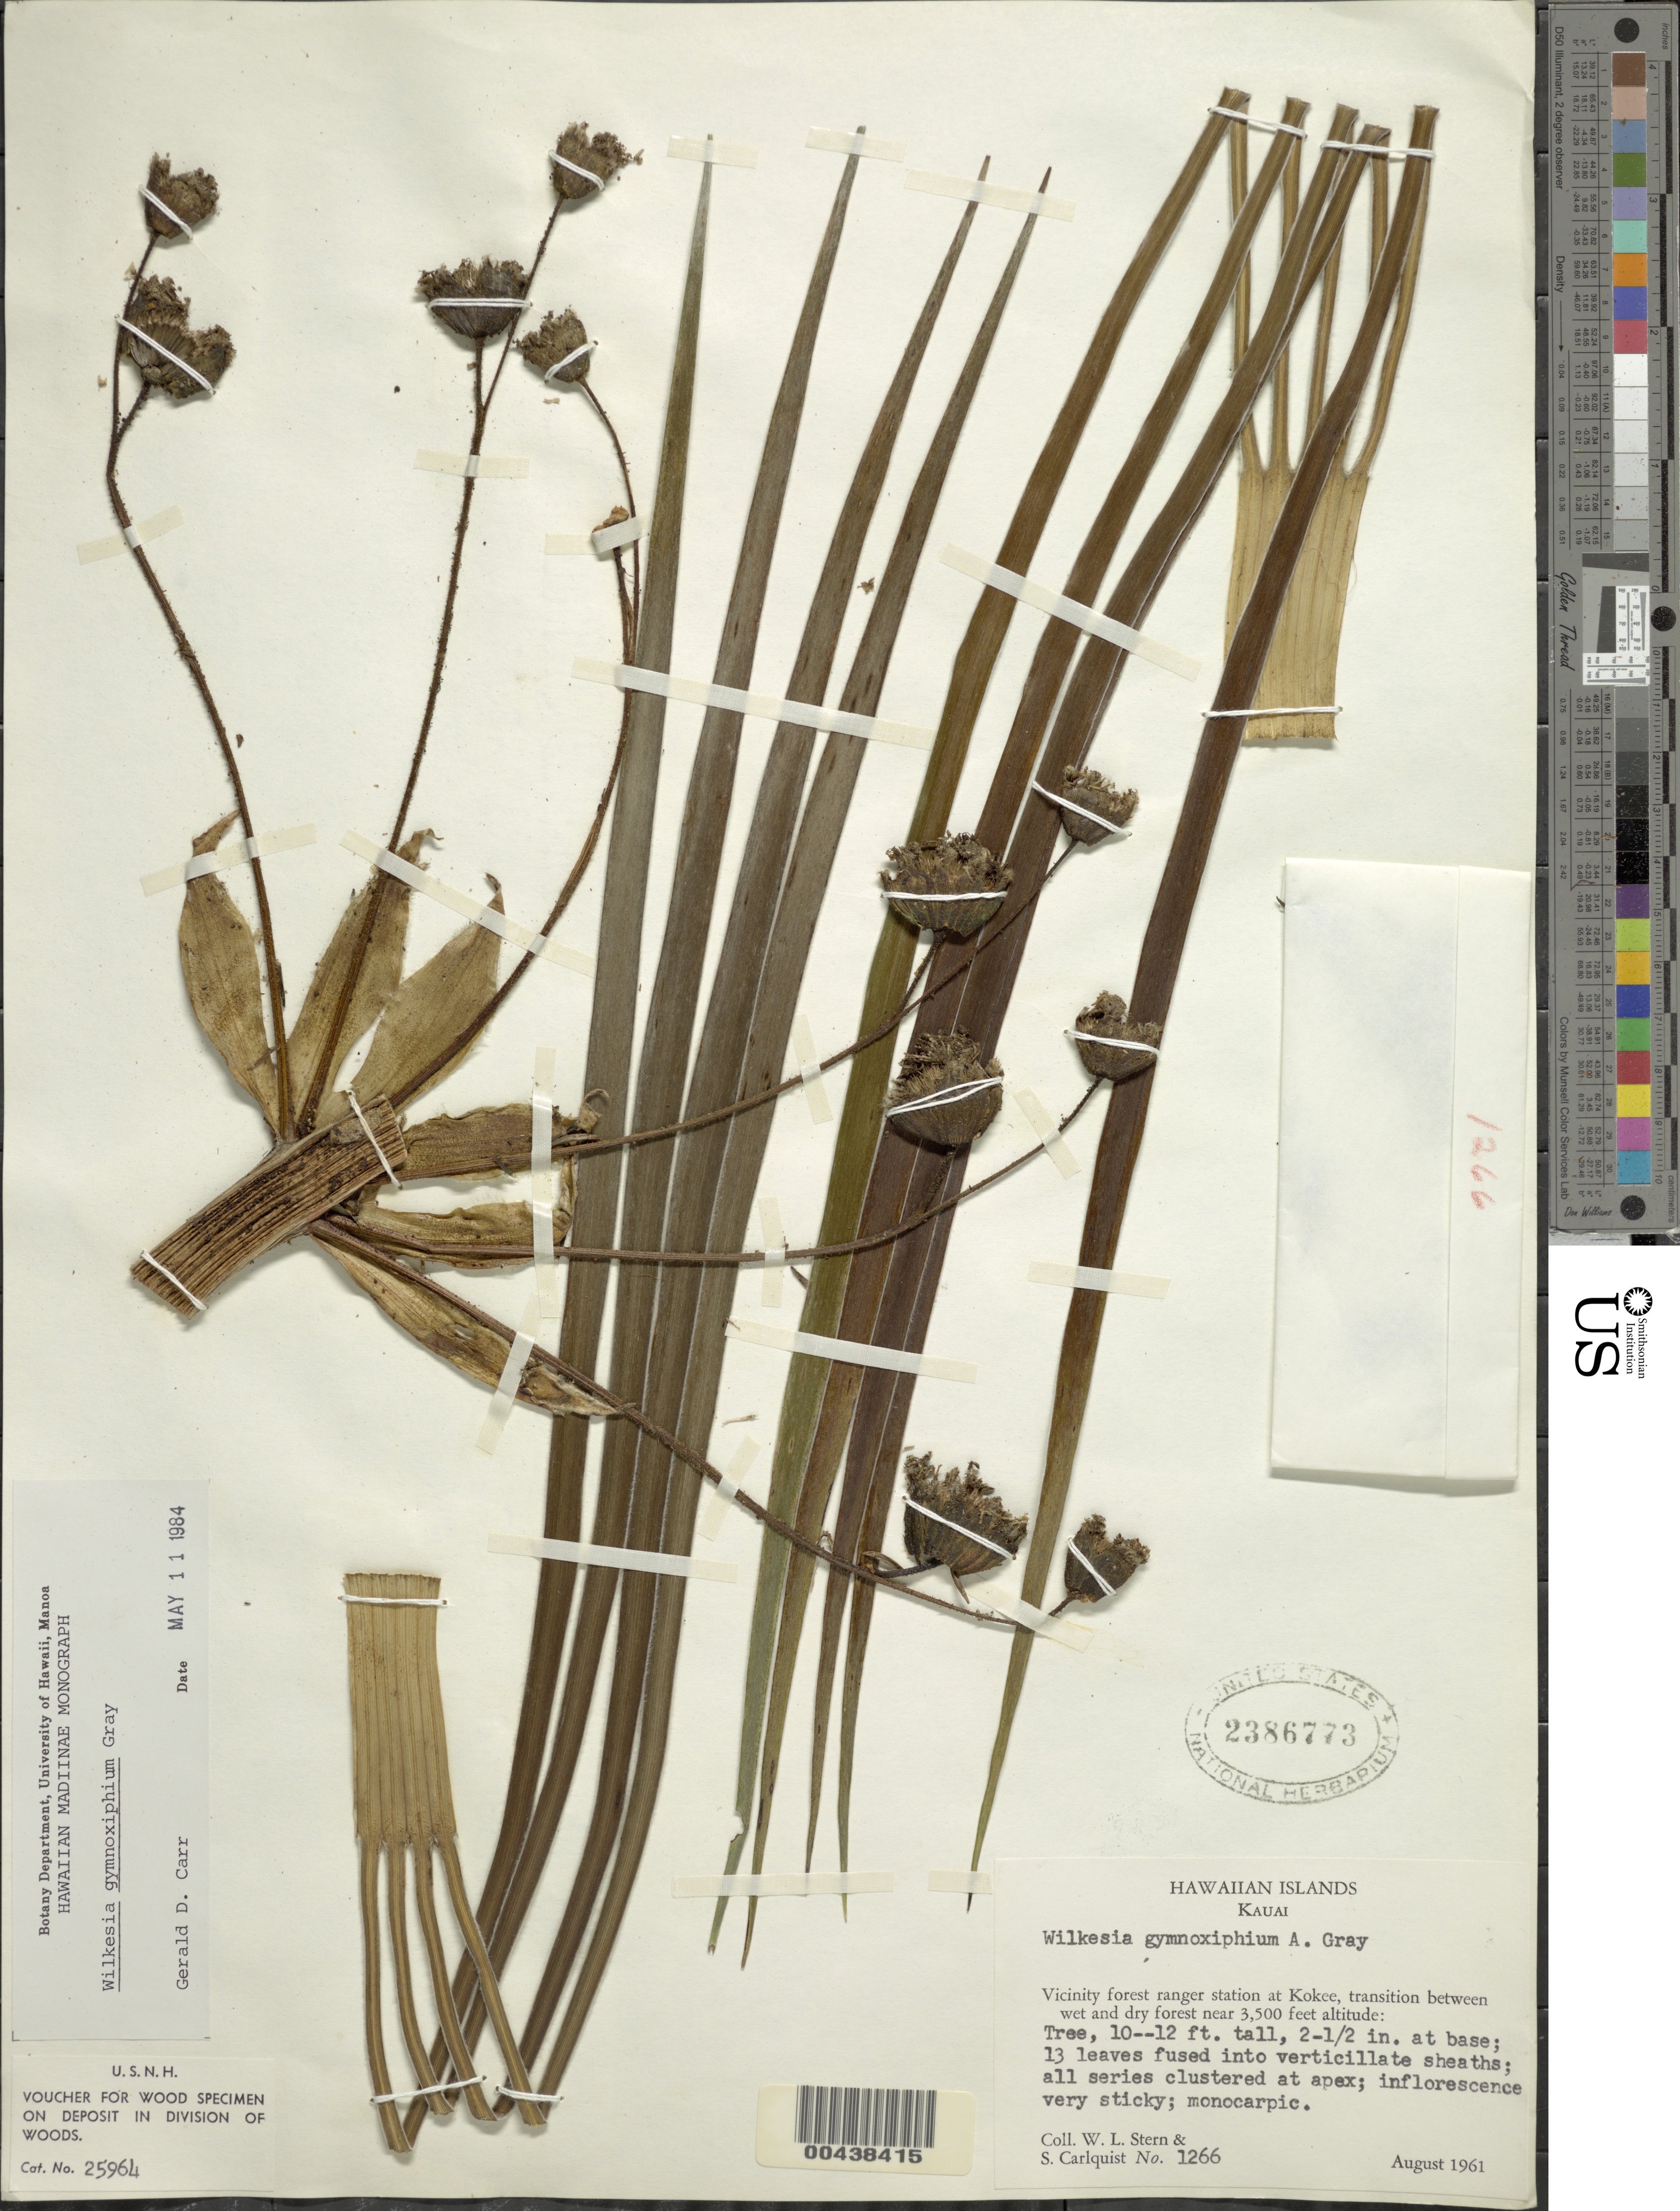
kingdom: Plantae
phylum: Tracheophyta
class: Magnoliopsida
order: Asterales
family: Asteraceae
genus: Wilkesia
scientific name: Wilkesia gymnoxiphium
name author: A. Gray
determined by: Carr, G. D.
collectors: W. L. Stern & S. Carlquist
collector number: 1266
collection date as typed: Aug 1961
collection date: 1961-08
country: United States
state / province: Hawaii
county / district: Kauai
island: Kaua'i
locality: vicinity forest ranger station at Kokee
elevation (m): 1067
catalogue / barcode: US 2386773